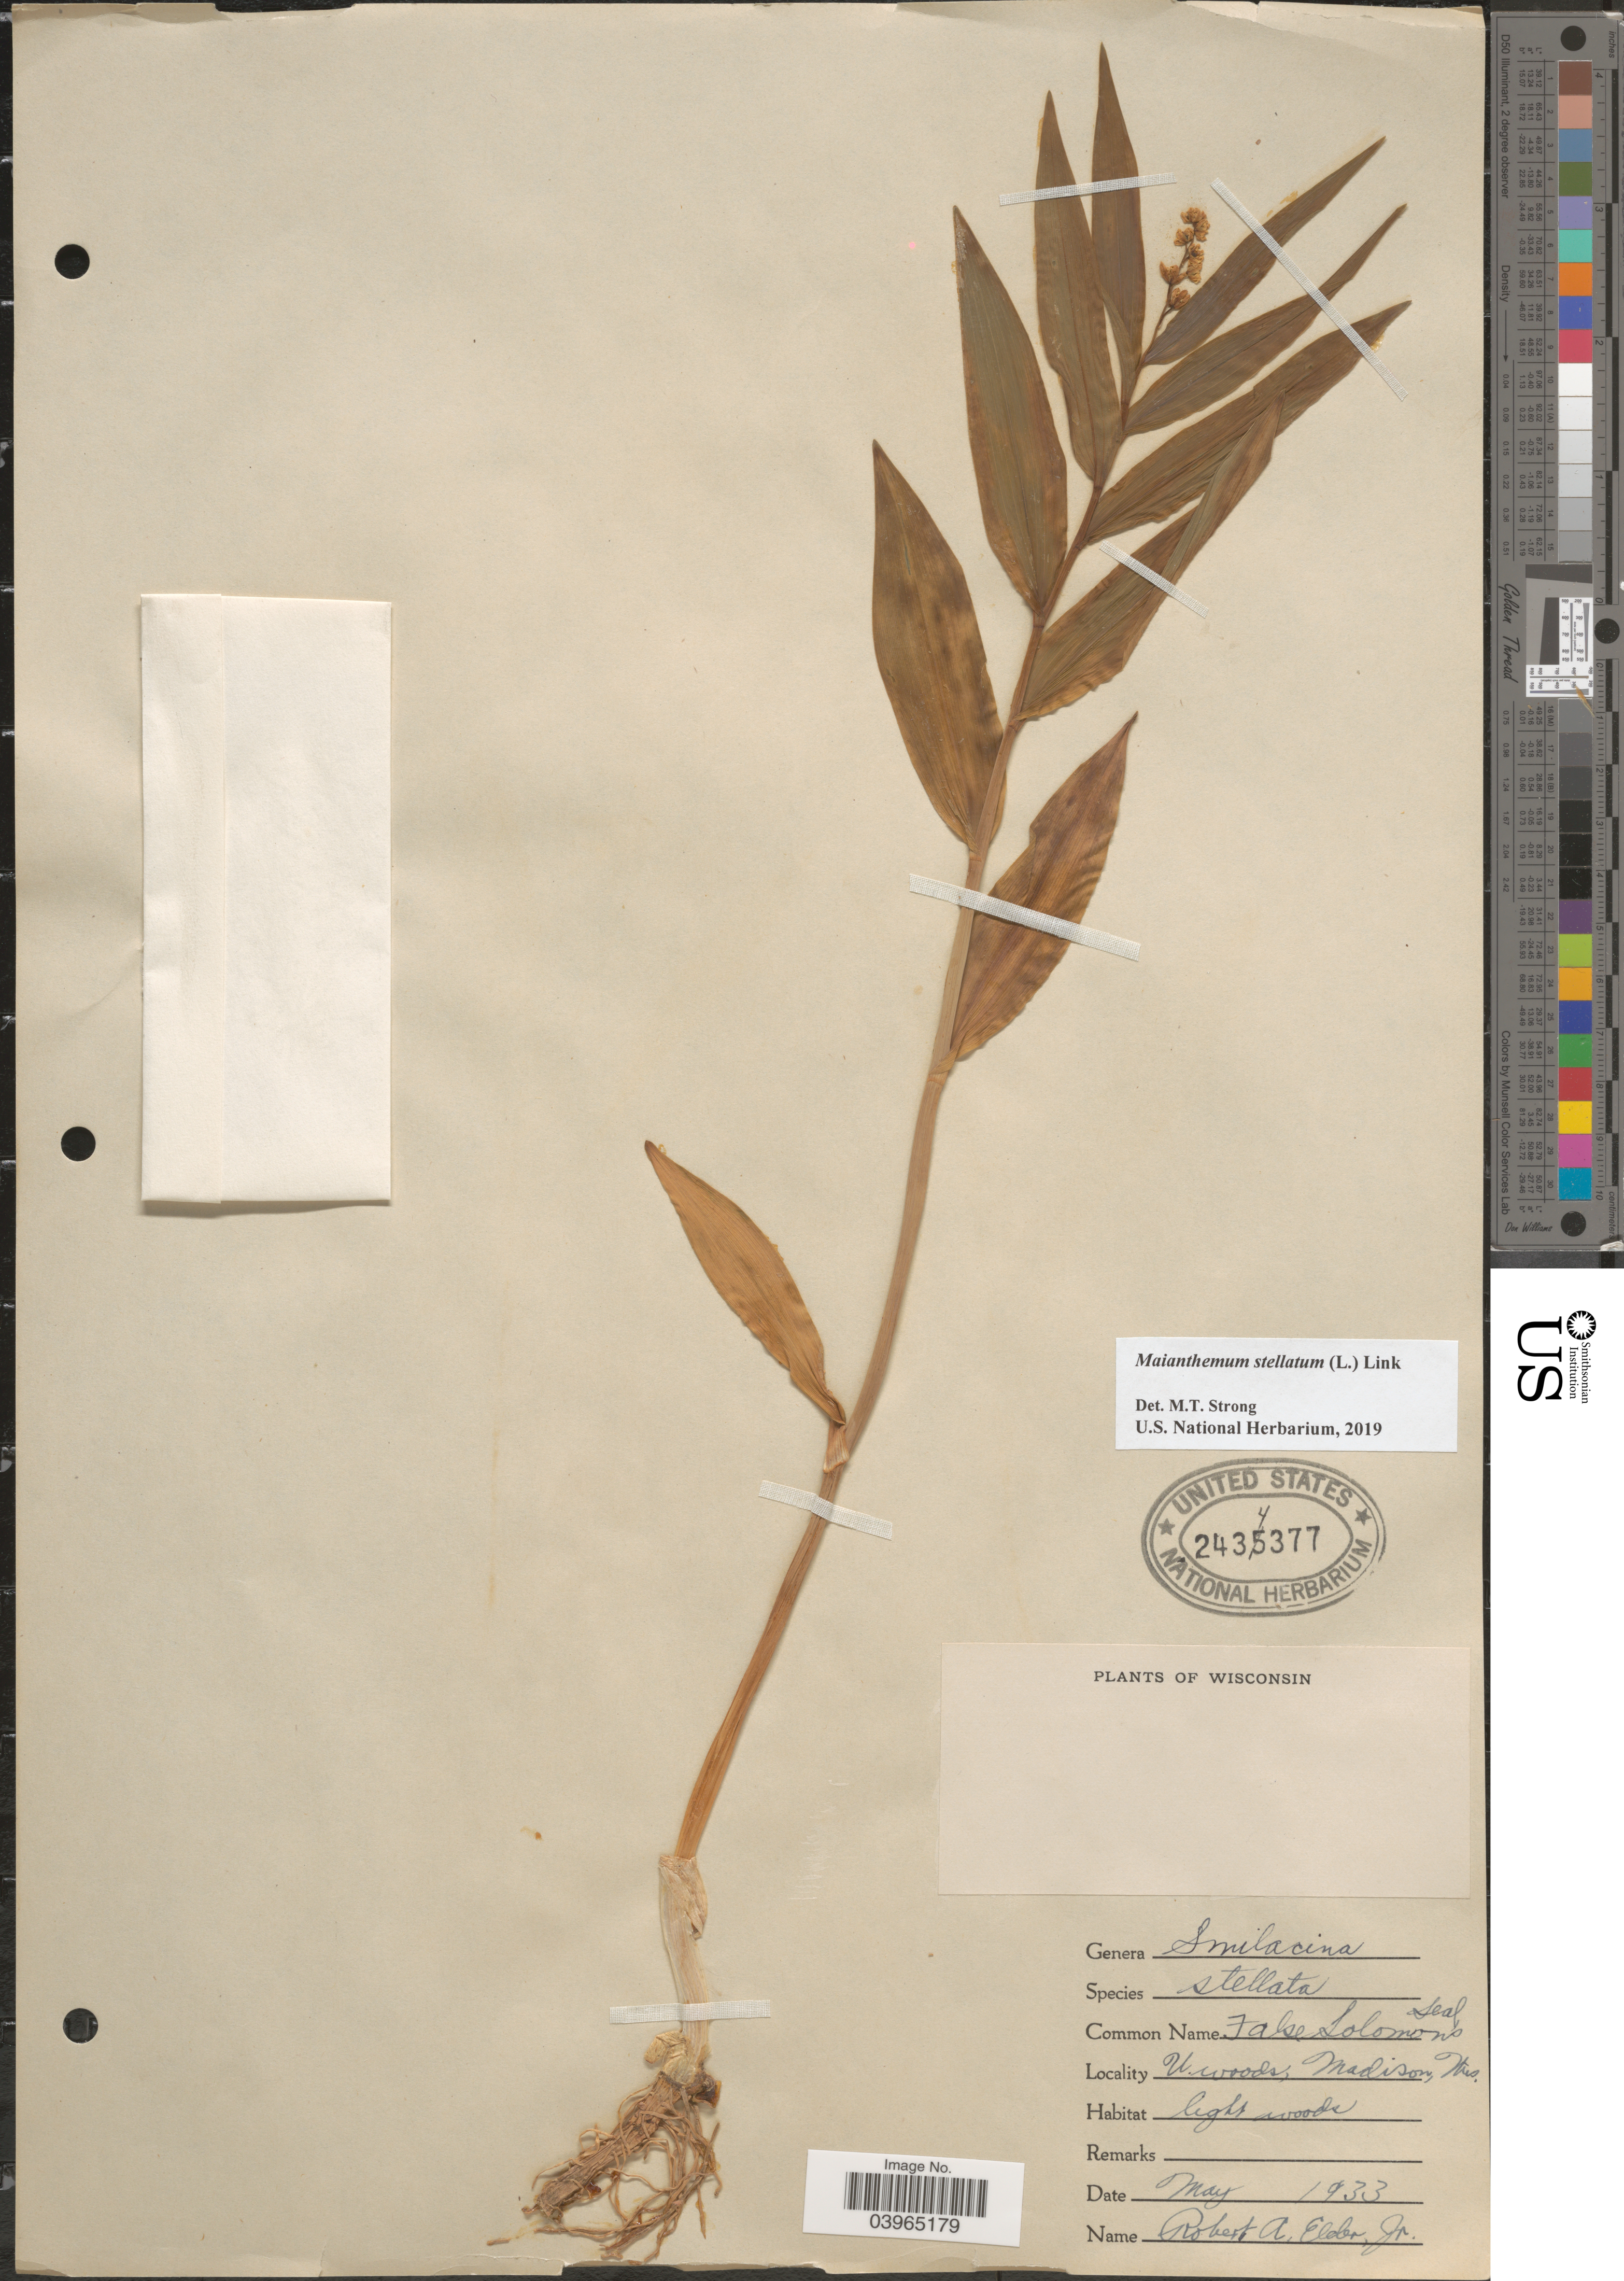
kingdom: Plantae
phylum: Tracheophyta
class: Liliopsida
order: Asparagales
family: Asparagaceae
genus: Maianthemum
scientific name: Maianthemum stellatum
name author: (L.) Link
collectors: R. Elder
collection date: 1933-05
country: United States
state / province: Wisconsin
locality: U. woods, Madison, Mts.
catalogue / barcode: US 2434377